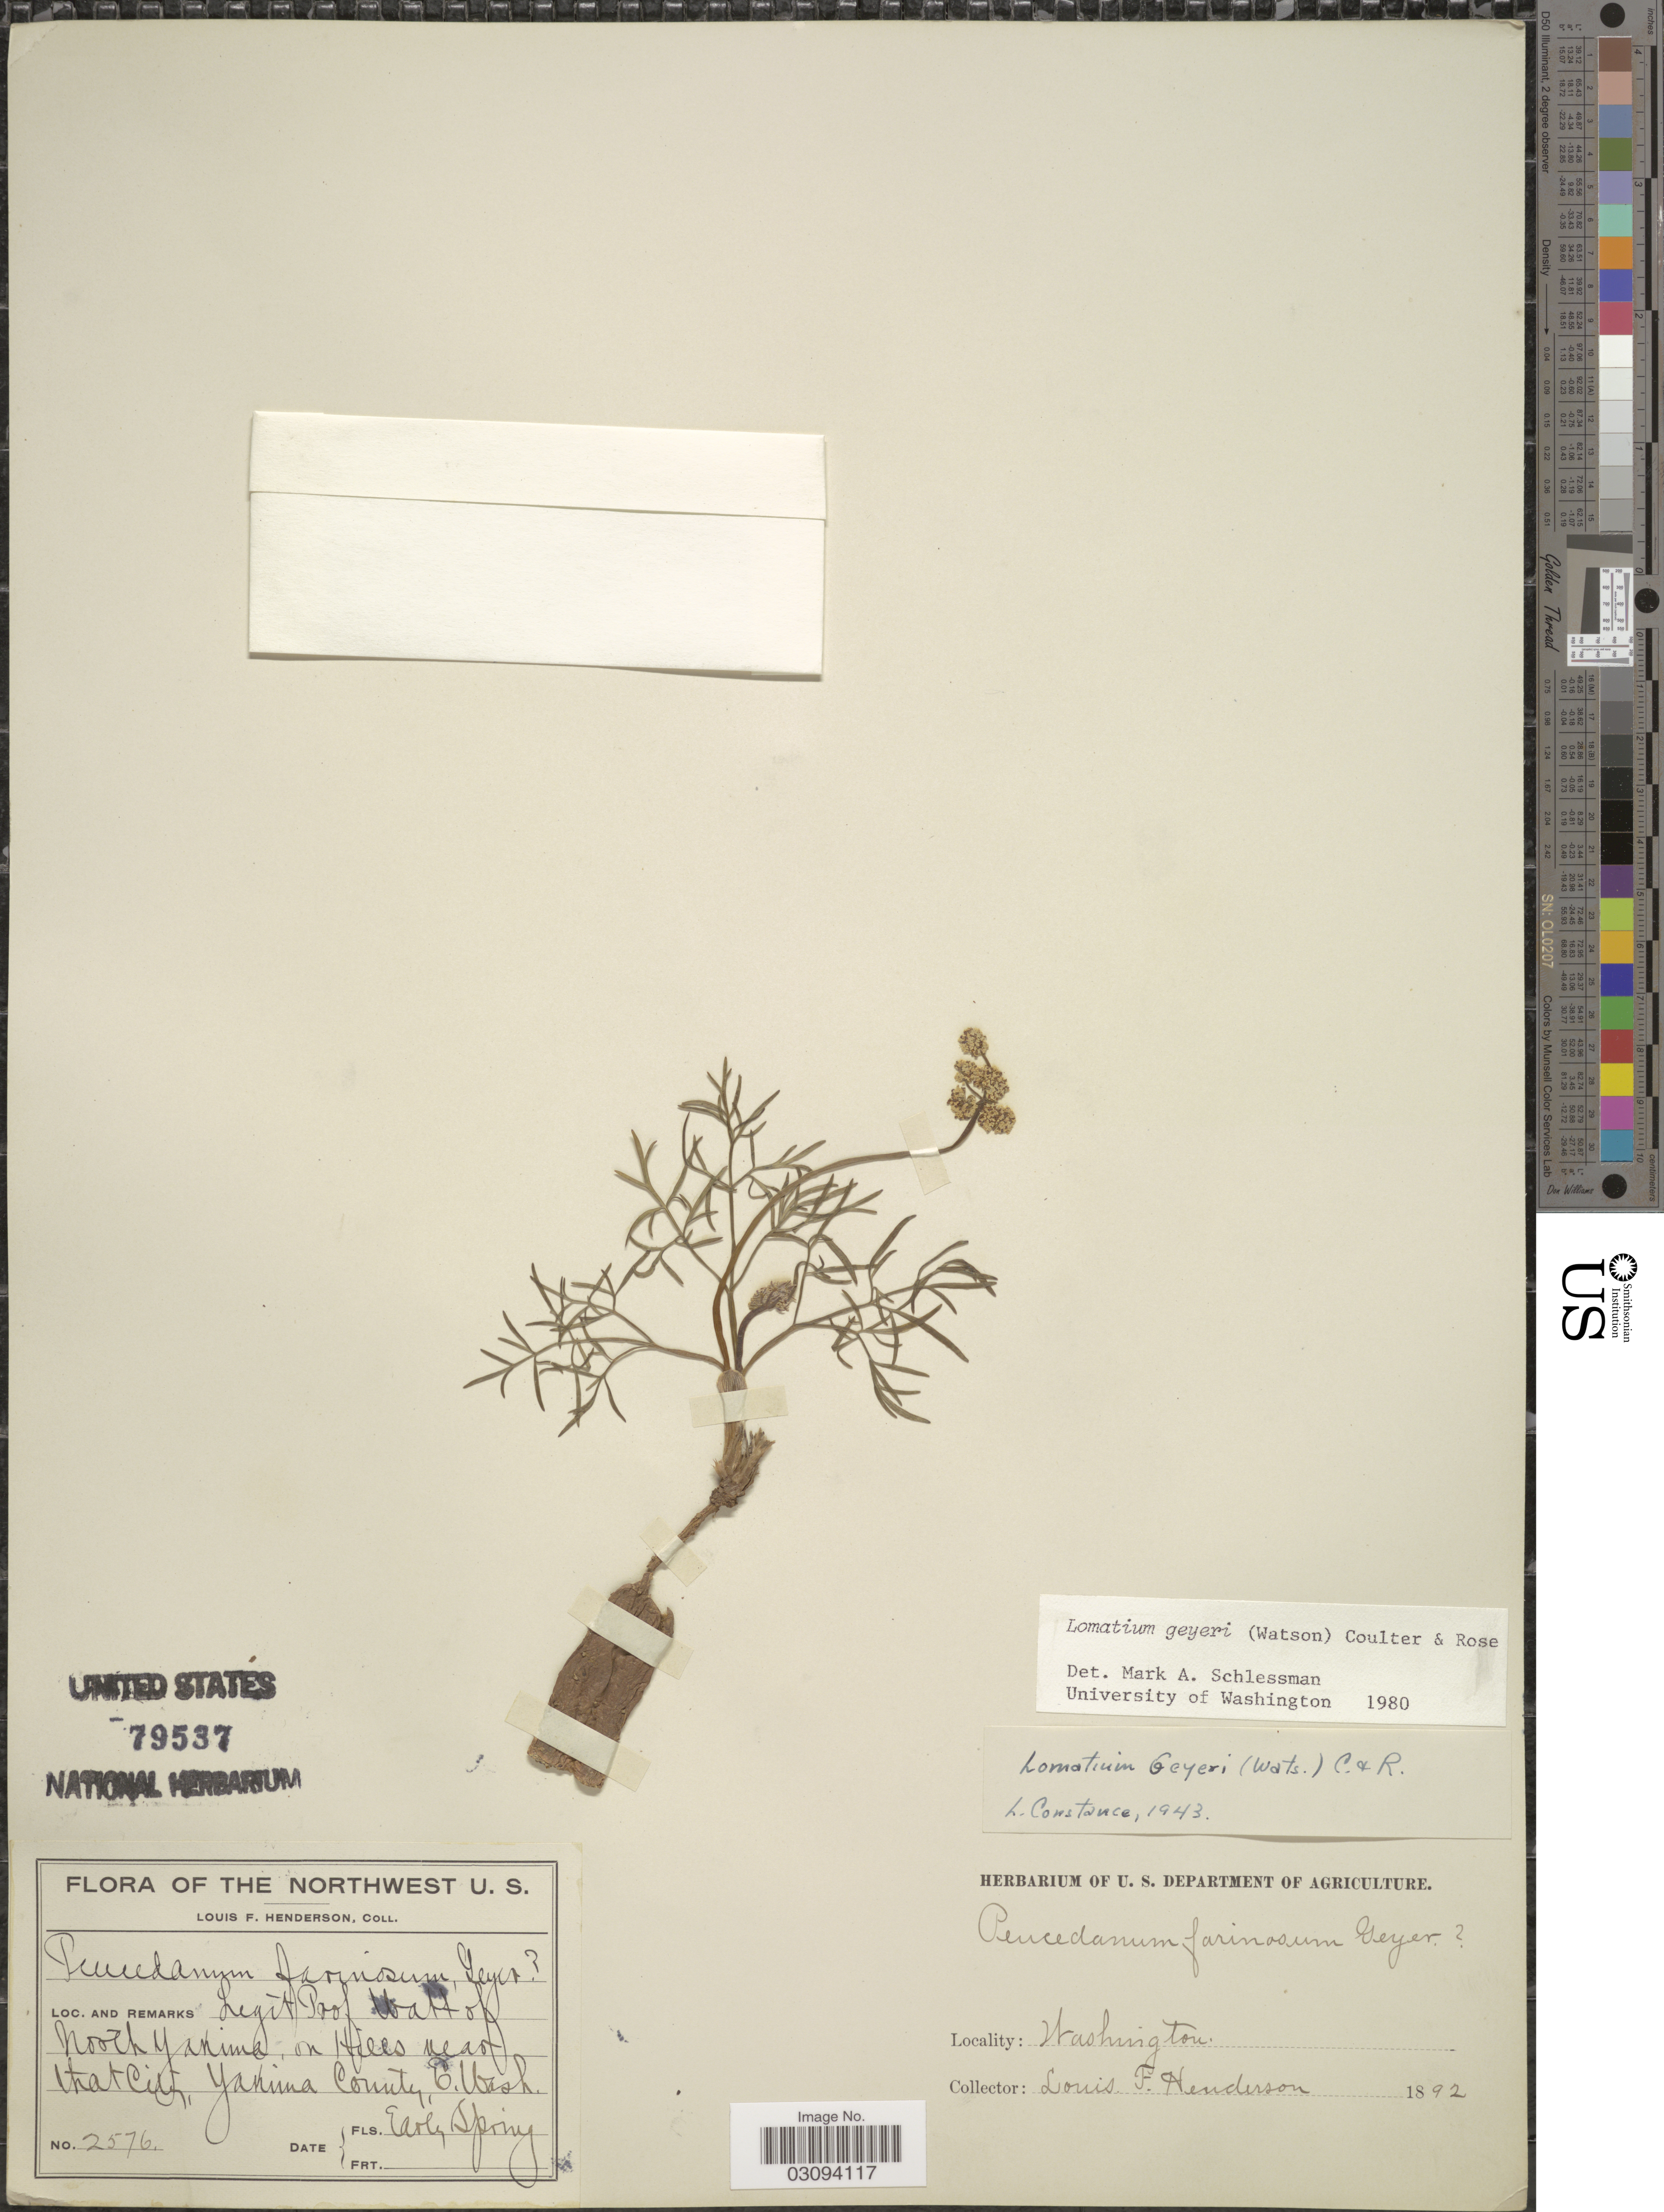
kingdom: Plantae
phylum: Tracheophyta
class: Magnoliopsida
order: Apiales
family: Apiaceae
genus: Lomatium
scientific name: Lomatium geyeri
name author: (S. Watson) J.M. Coult. & Rose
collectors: L. Henderson & -. Watt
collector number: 2576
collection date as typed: Early Spring 1892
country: United States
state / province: Washington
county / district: Yakima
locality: The Northwest U.S. North Yakima [unsure placement], on hills near that City, Yakima County, E. Wash.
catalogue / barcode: US 79537